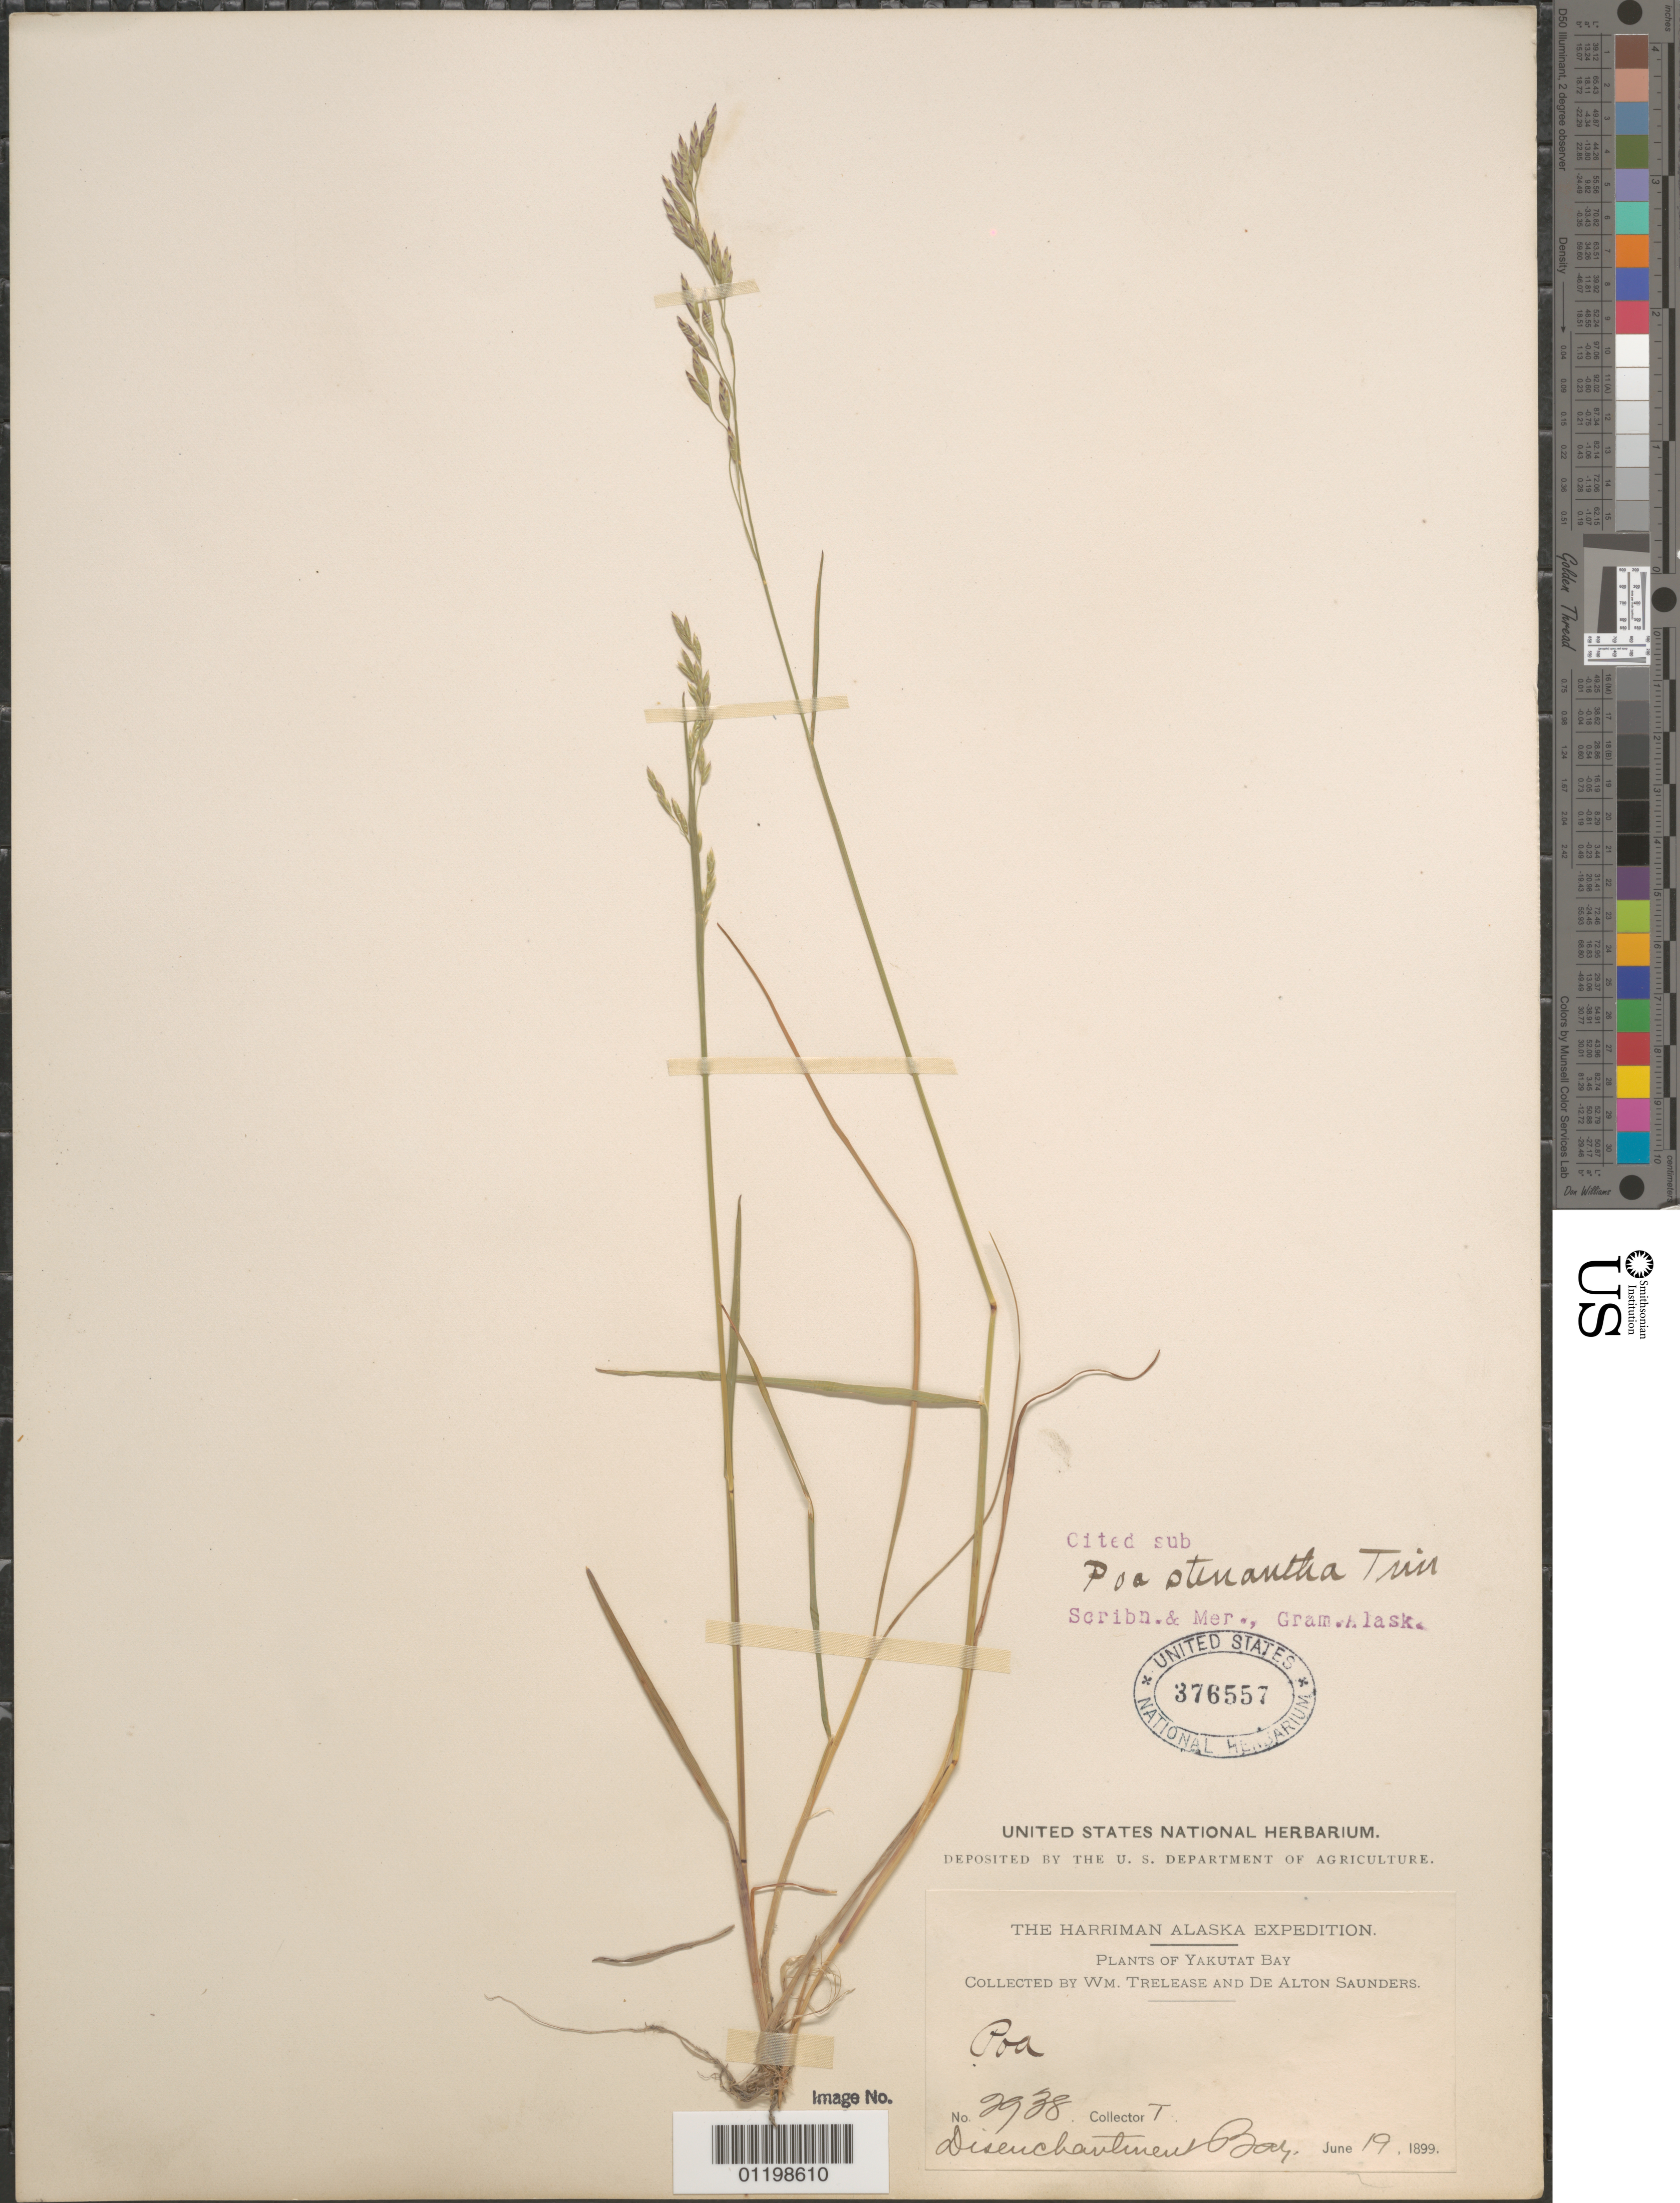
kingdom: Plantae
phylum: Tracheophyta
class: Liliopsida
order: Poales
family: Poaceae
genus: Poa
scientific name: Poa stenantha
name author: Trin.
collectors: F. V. Coville & T. H. Kearney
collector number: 2938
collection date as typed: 19 Jun 1899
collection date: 1899-06-19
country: United States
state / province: Alaska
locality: Yakutat Bay, Disenchantment Bay.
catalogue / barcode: US 376557